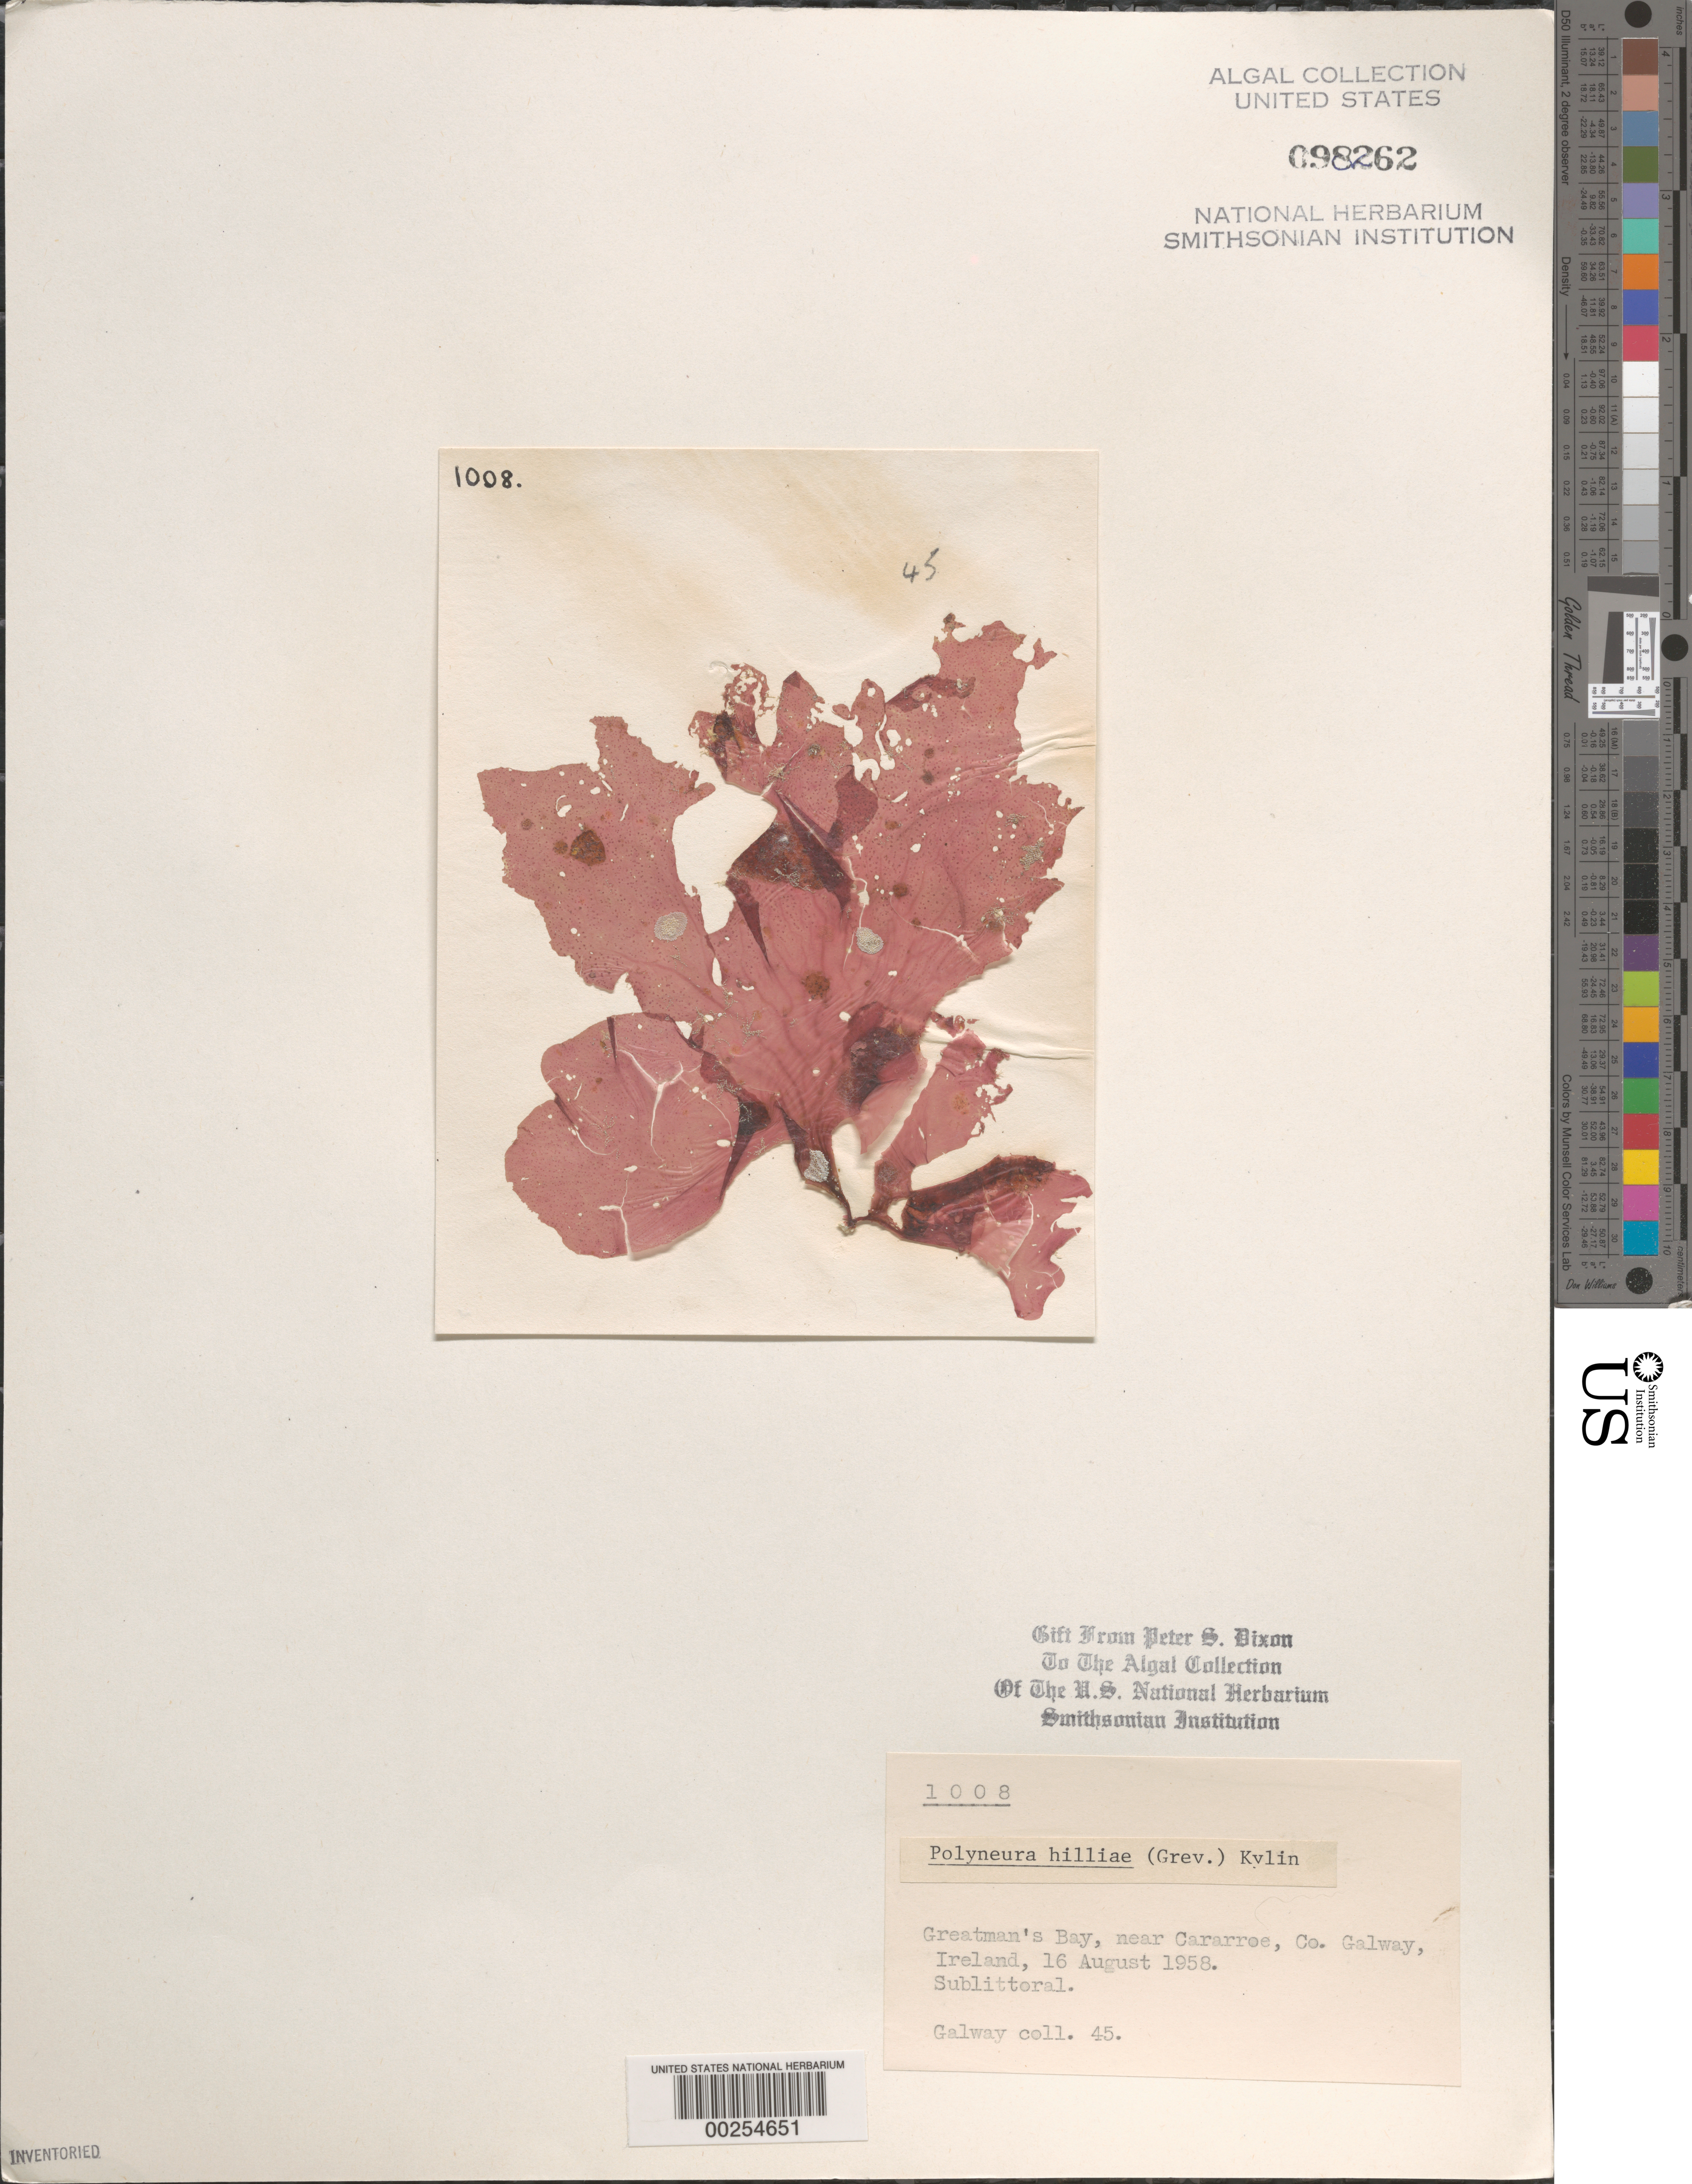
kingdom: Plantae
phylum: Rhodophyta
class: Florideophyceae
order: Ceramiales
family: Delesseriaceae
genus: Polyneura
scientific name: Polyneura bonnemaisonii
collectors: P. S. Dixon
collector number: PSD 1008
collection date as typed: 16 Aug 1958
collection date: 1958-08-16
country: Ireland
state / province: Connaught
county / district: Galway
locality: Greatman's Bay, near Cararroe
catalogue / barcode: US 98262